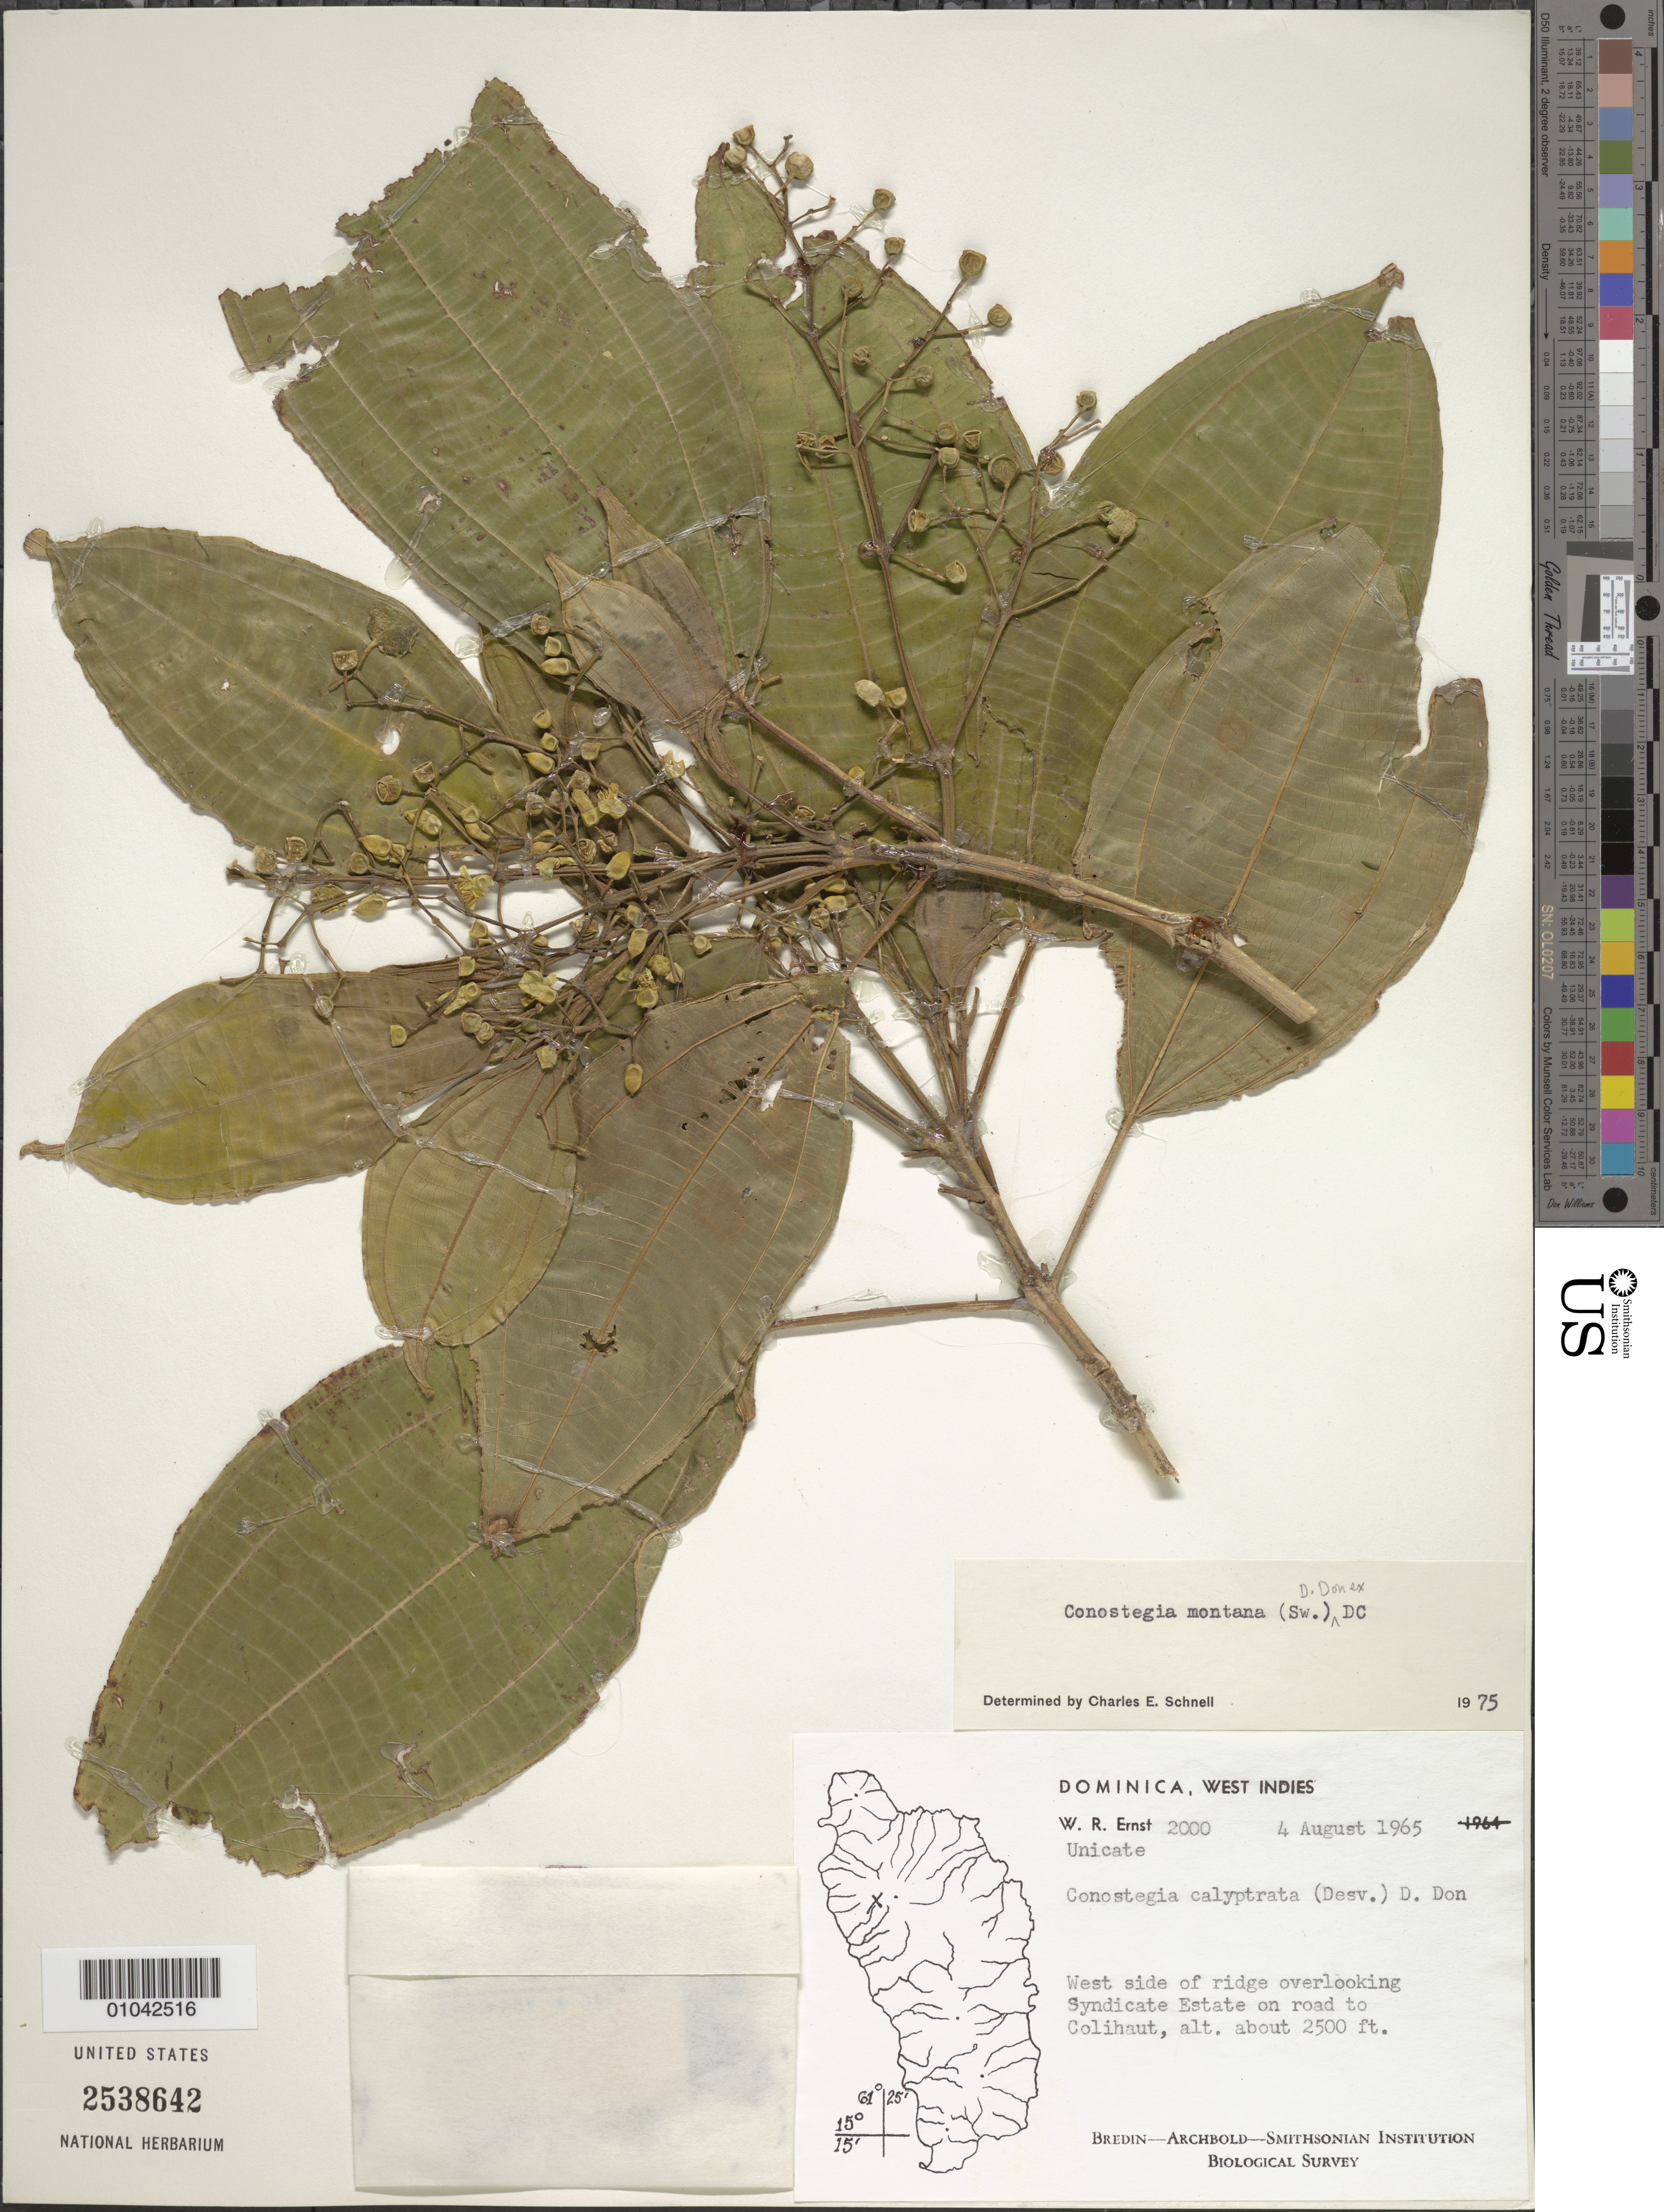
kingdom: Plantae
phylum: Tracheophyta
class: Magnoliopsida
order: Myrtales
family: Melastomataceae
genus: Conostegia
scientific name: Conostegia montana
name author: (Sw.) D. Don ex DC.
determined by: Schnell, C. E.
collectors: W. R. Ernst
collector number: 2000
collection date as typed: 04 Aug 1965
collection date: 1965-08-04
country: Dominica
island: Dominica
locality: West side of ridge overlooking Syndicate Estate on road to Colihaut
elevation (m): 762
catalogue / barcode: US 2538642